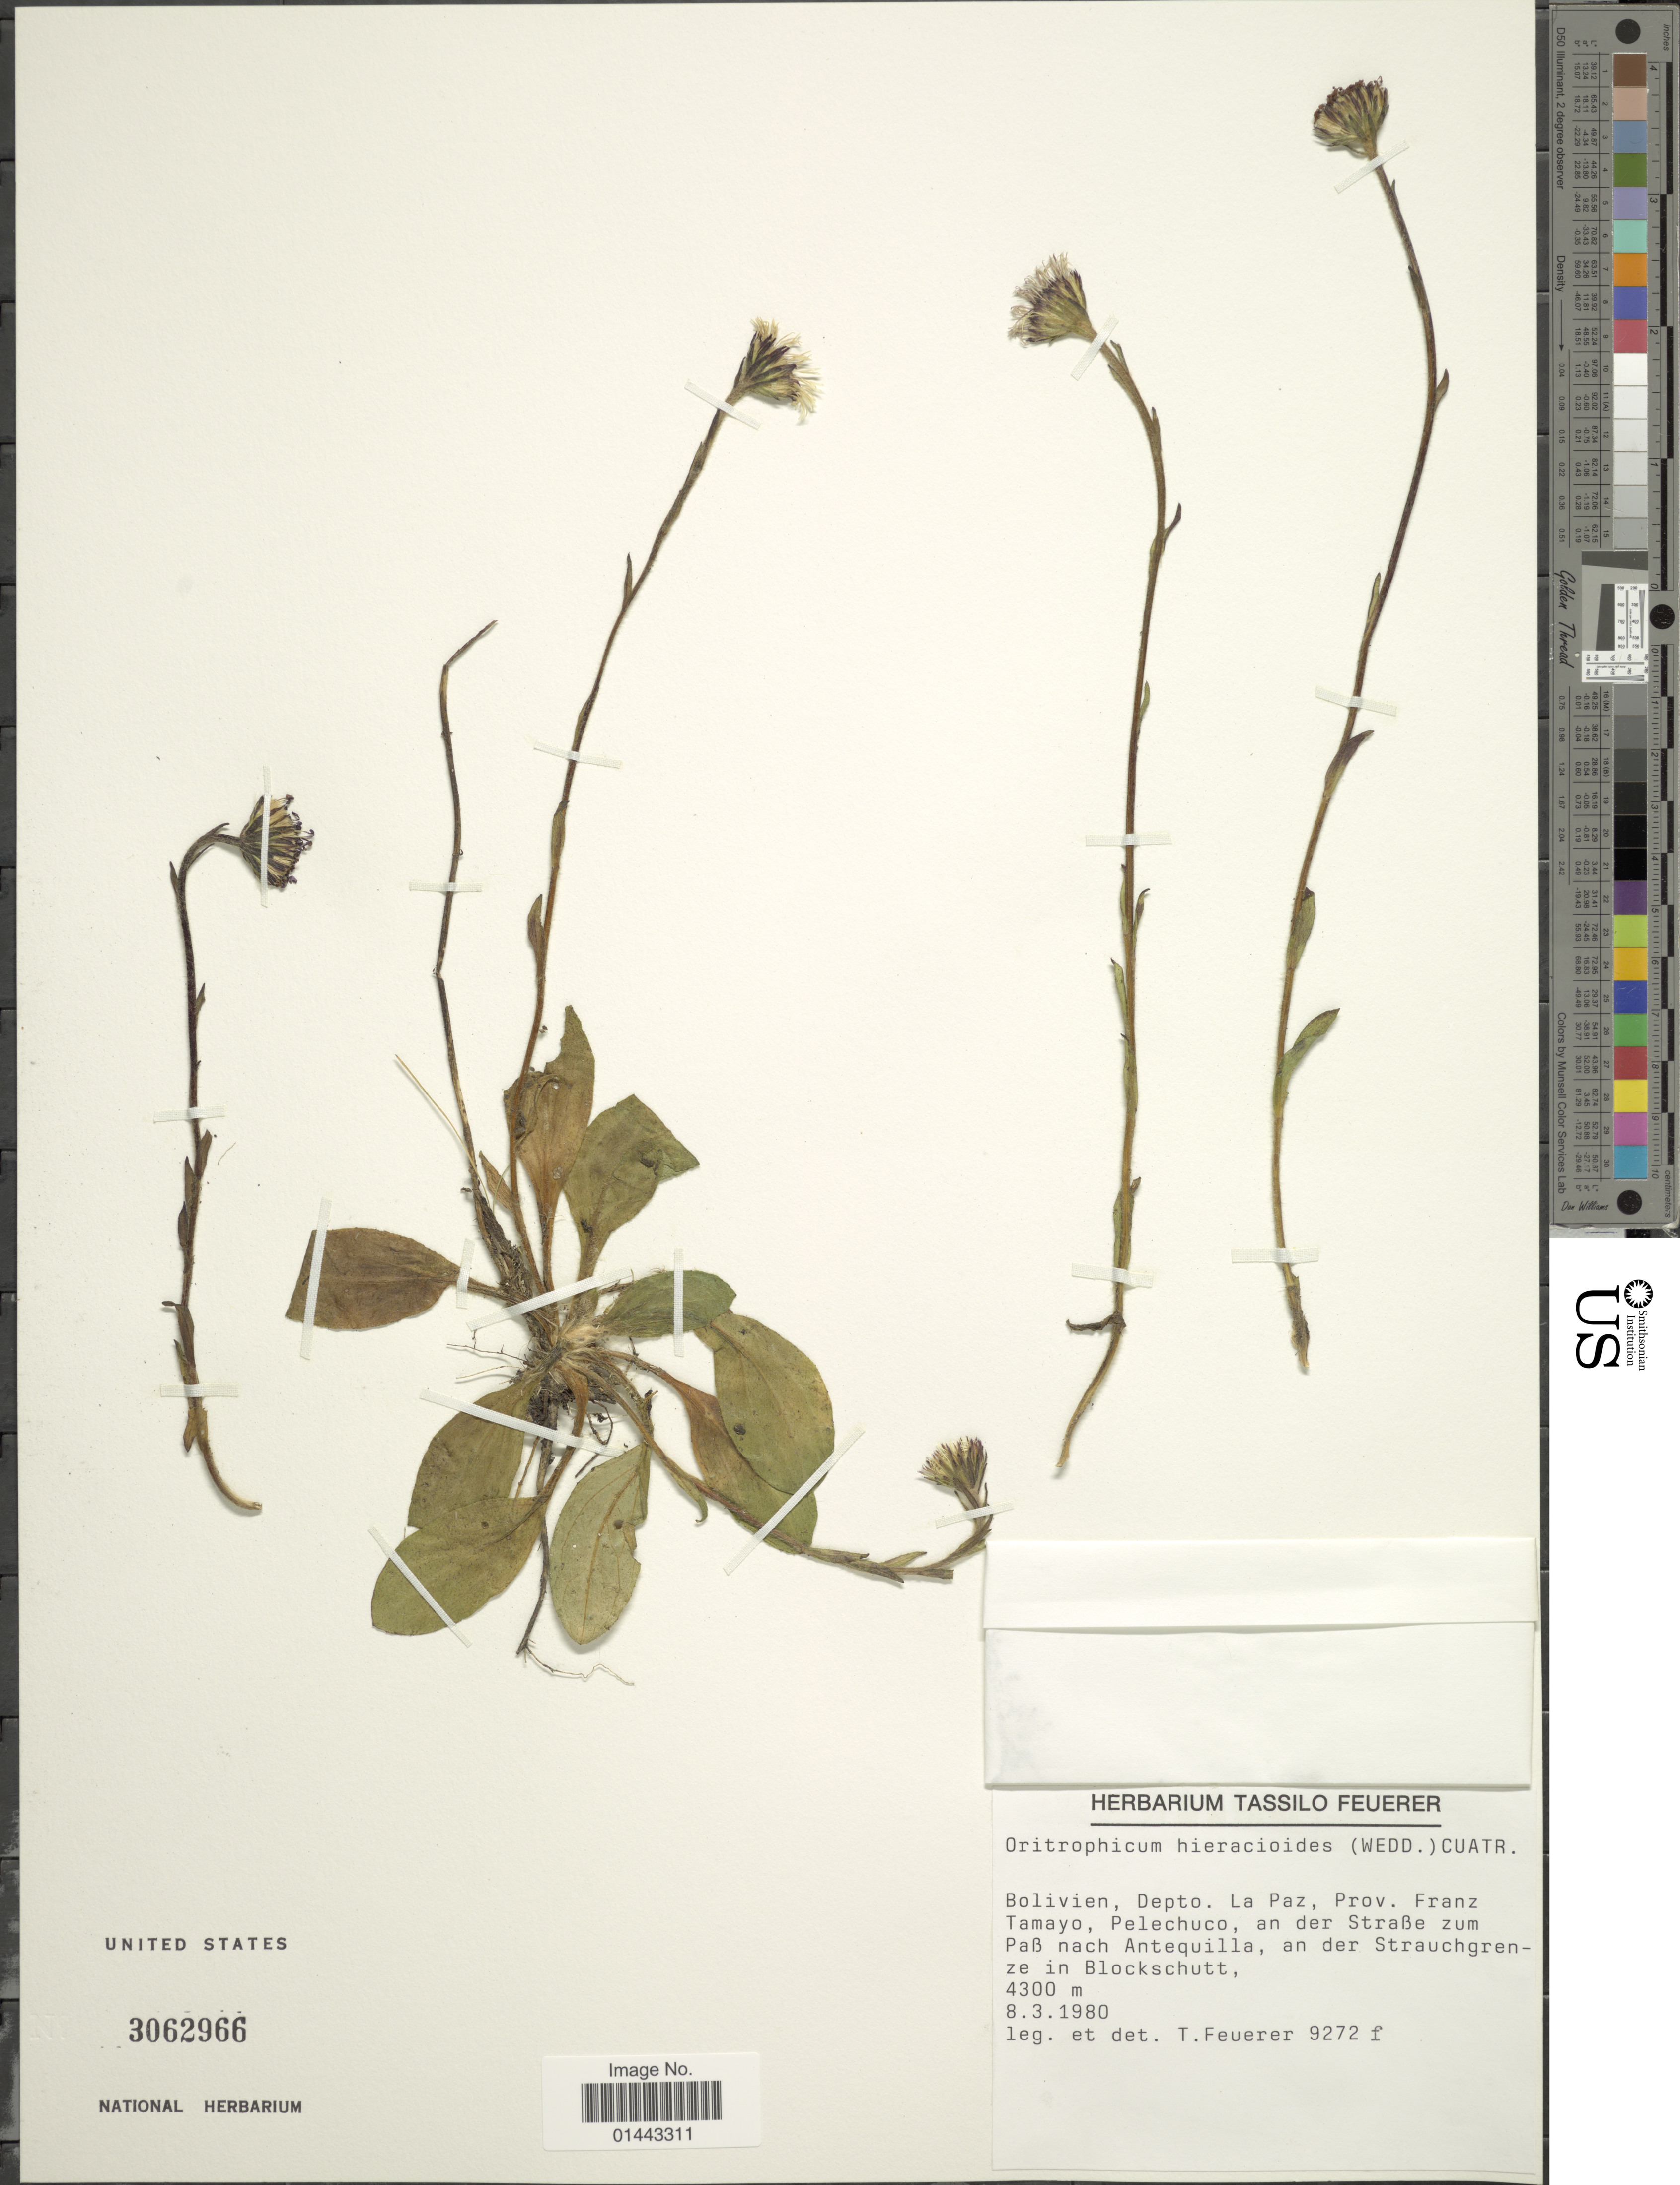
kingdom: Plantae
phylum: Tracheophyta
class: Magnoliopsida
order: Asterales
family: Asteraceae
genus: Oritrophium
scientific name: Oritrophium hieracioides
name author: (Wedd.) Cuatrec.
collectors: T. Feuerer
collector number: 9272f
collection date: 1980-03-08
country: Bolivia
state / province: La Paz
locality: Prov. Franz Tamayo, Pelechuco, an der Strasse zum pass nach Antequilla, an der Strauchgrenze in Blockschutt.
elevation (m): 4300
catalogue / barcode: US 3062966